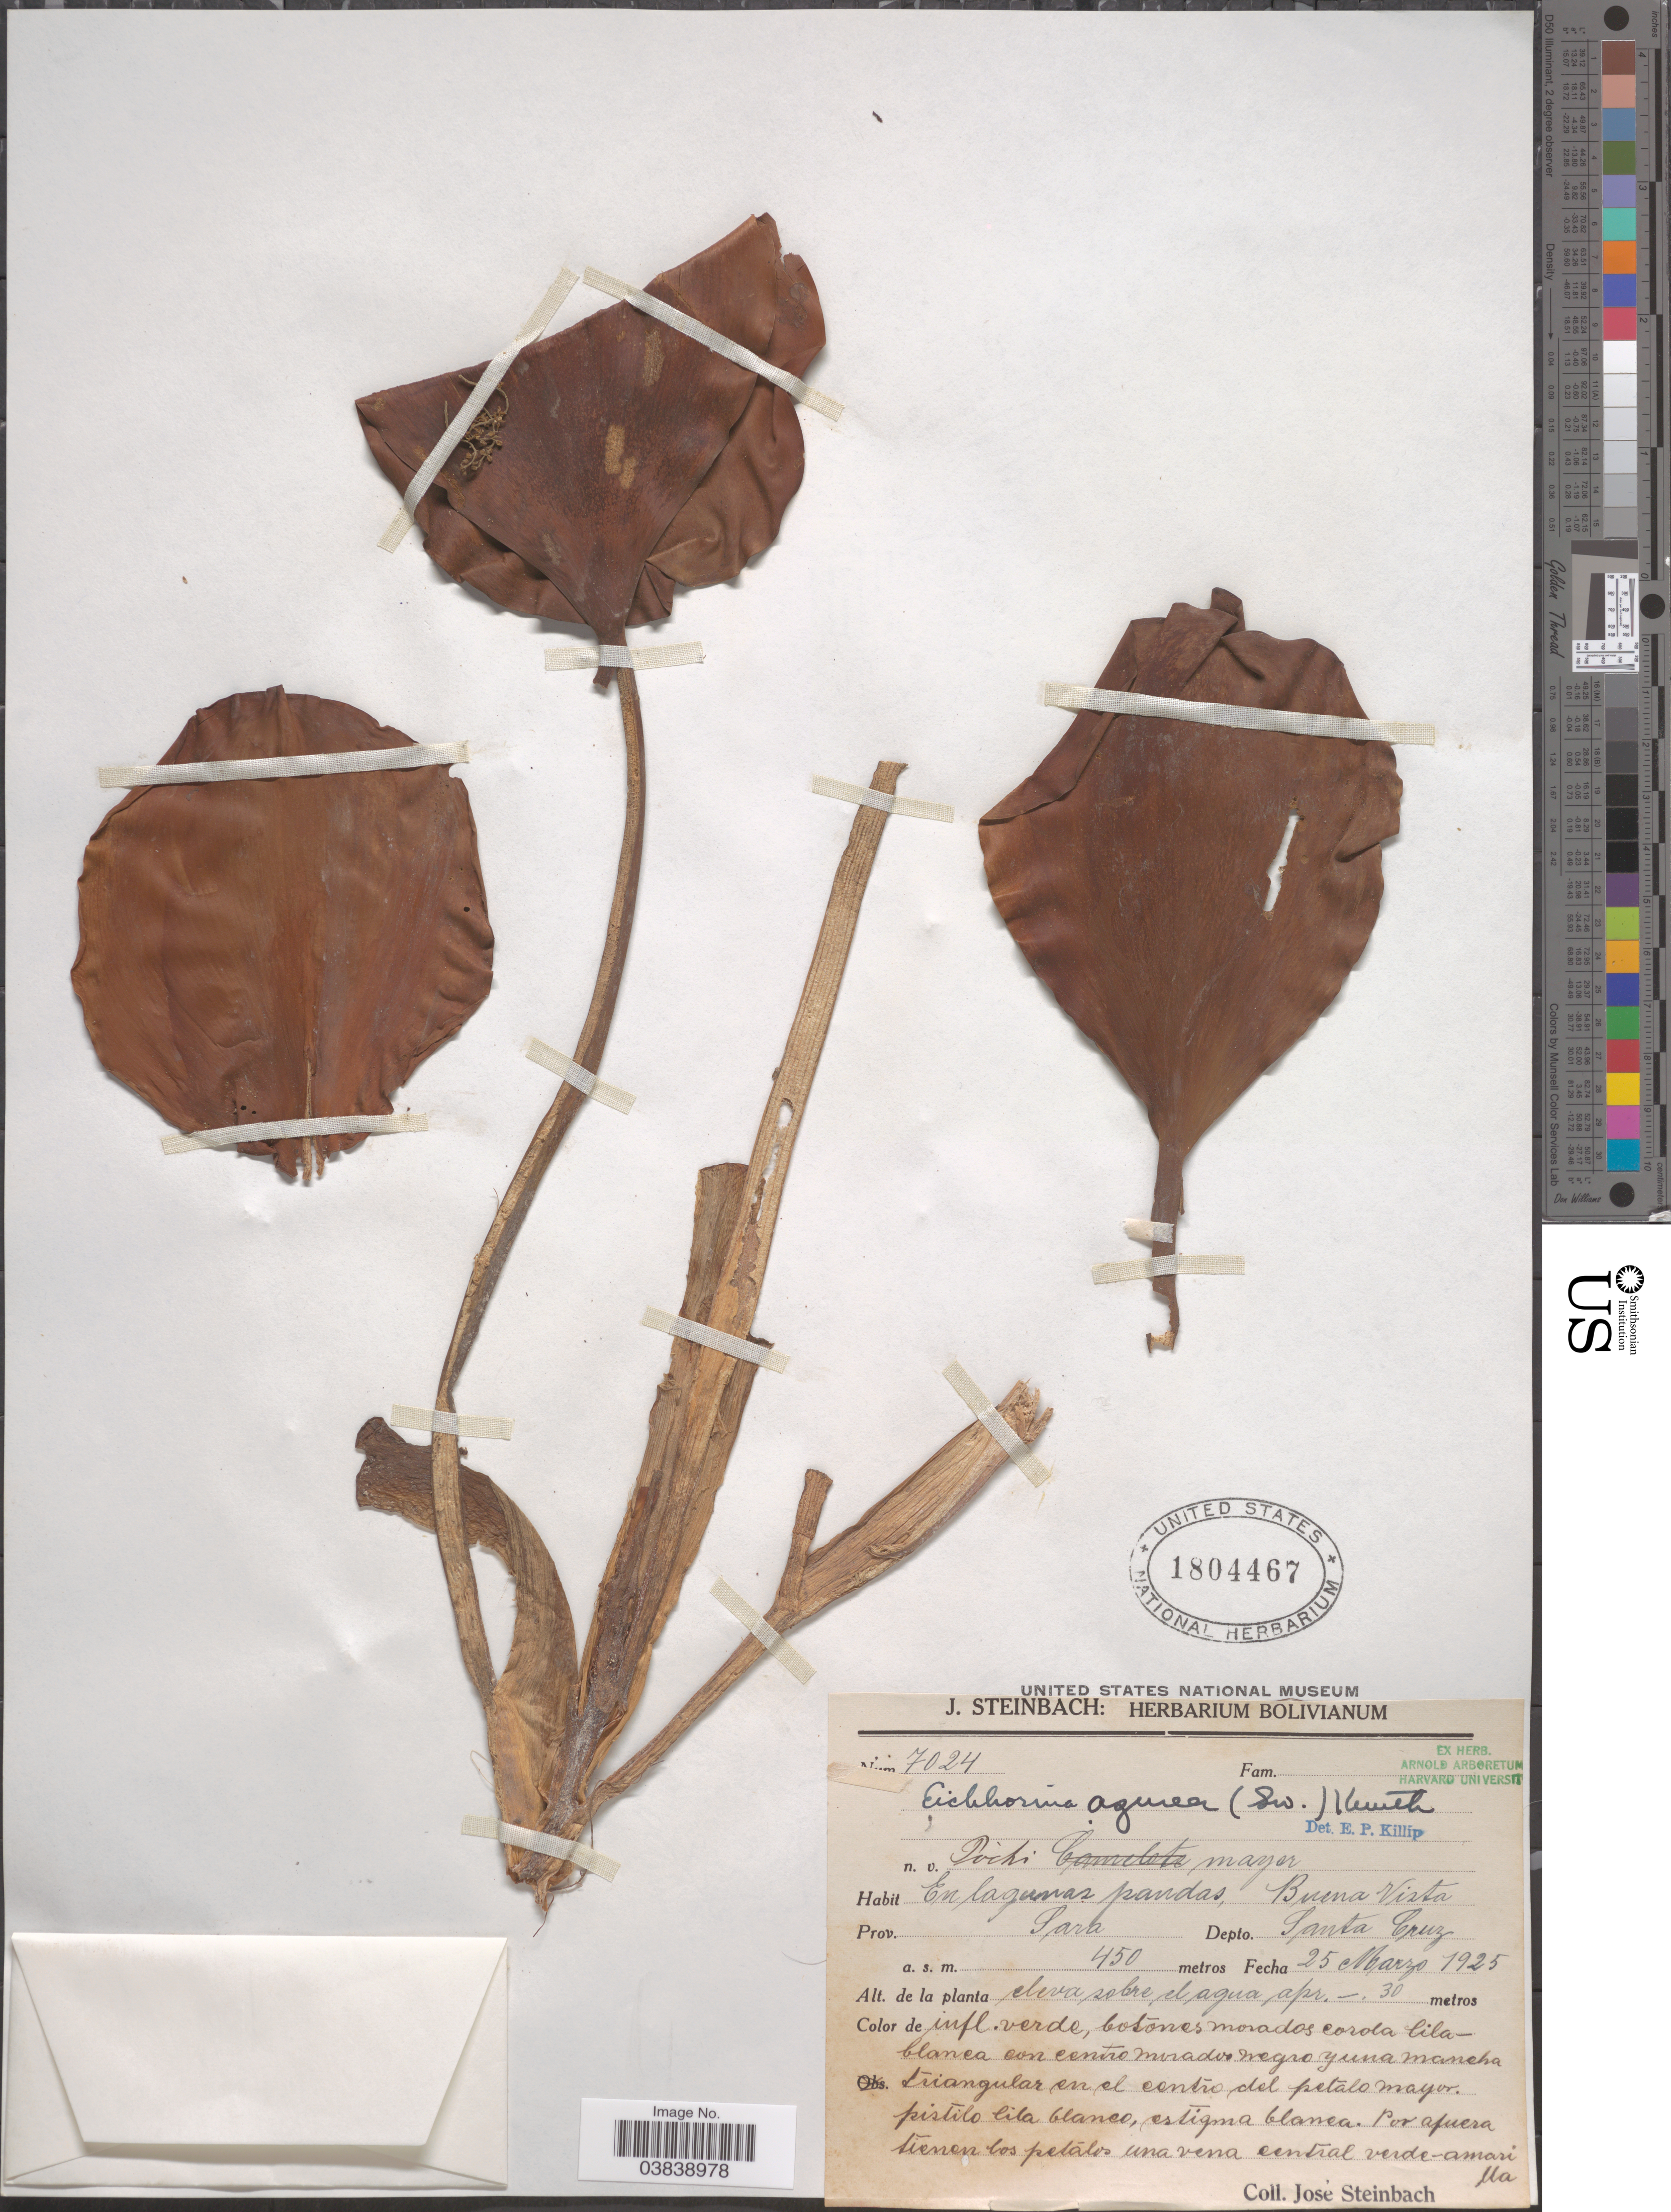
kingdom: Plantae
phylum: Tracheophyta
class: Liliopsida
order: Commelinales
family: Pontederiaceae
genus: Eichhornia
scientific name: Eichhornia azurea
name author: (Sw.) Kunth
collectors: J. Steinbach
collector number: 7024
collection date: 1925-03-25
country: Bolivia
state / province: Santa Cruz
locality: Buena Vista. Prov. Sara, Depto. Santa Cruz.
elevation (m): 450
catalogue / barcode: US 1804467